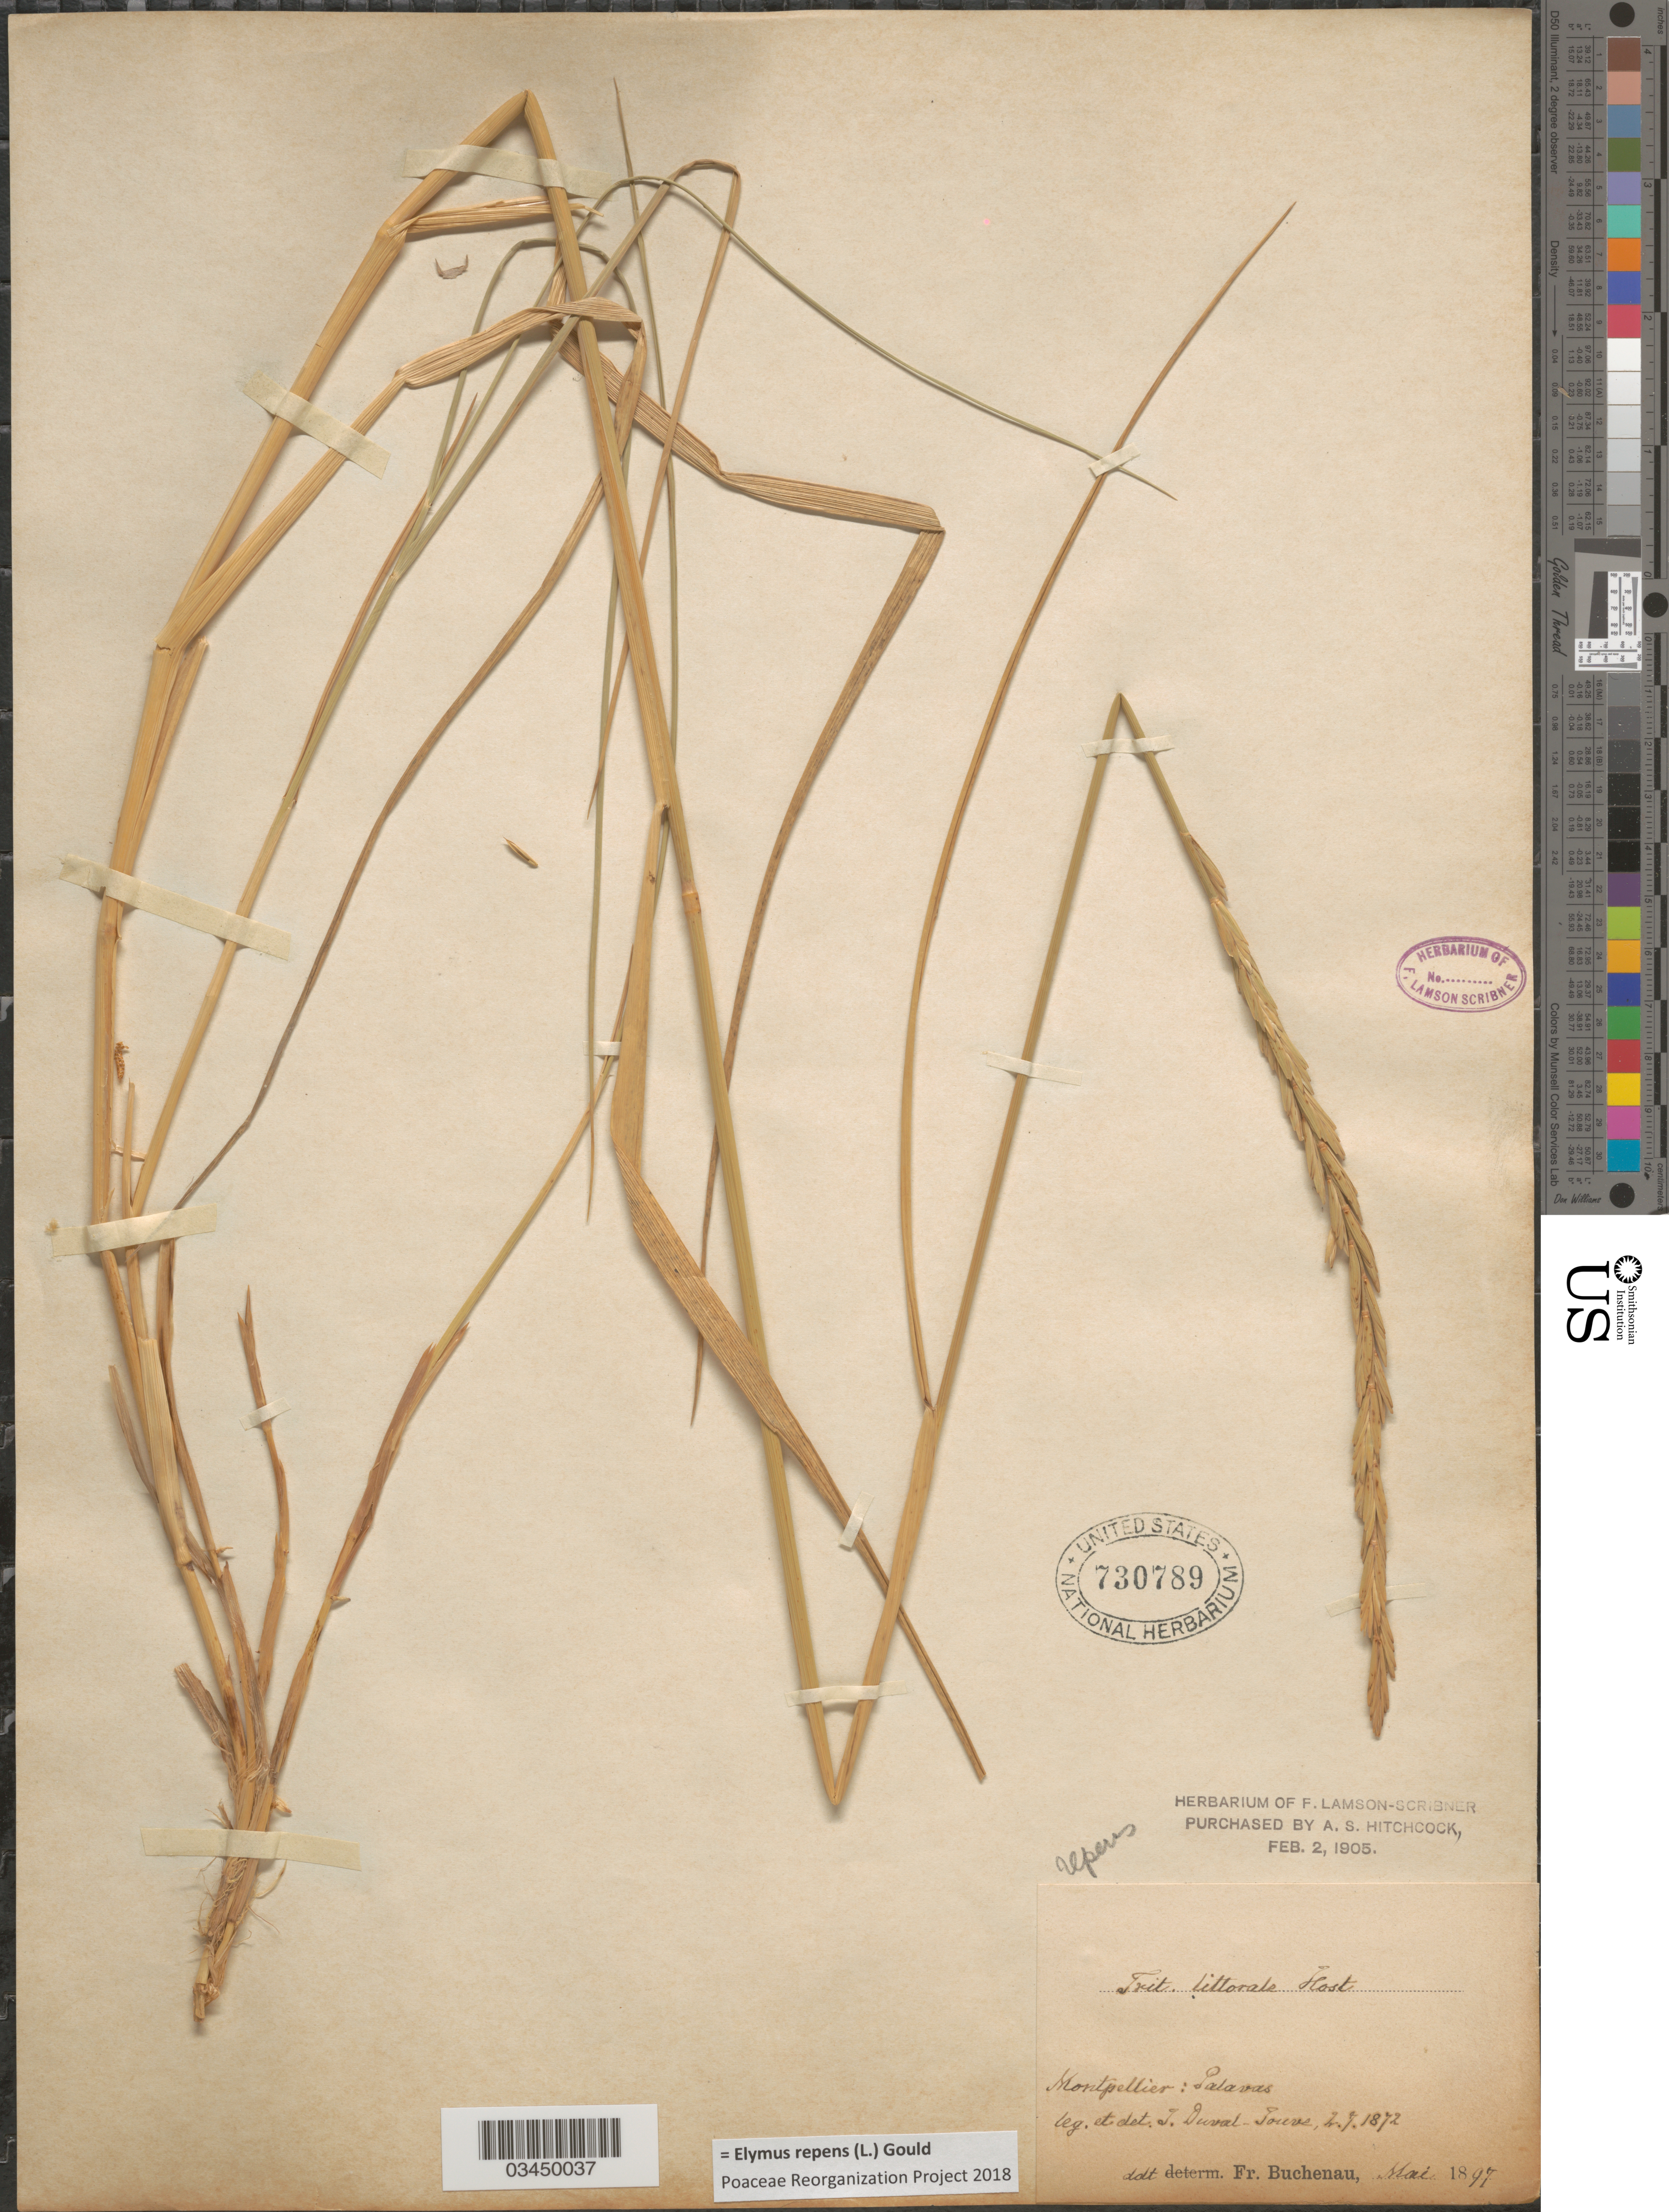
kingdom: Plantae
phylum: Tracheophyta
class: Liliopsida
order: Poales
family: Poaceae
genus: Elymus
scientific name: Elymus repens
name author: (L.) Gould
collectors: J. Duval-Jouve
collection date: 1872-07-02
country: France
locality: Montpellier: Palavas.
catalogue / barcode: US 730789